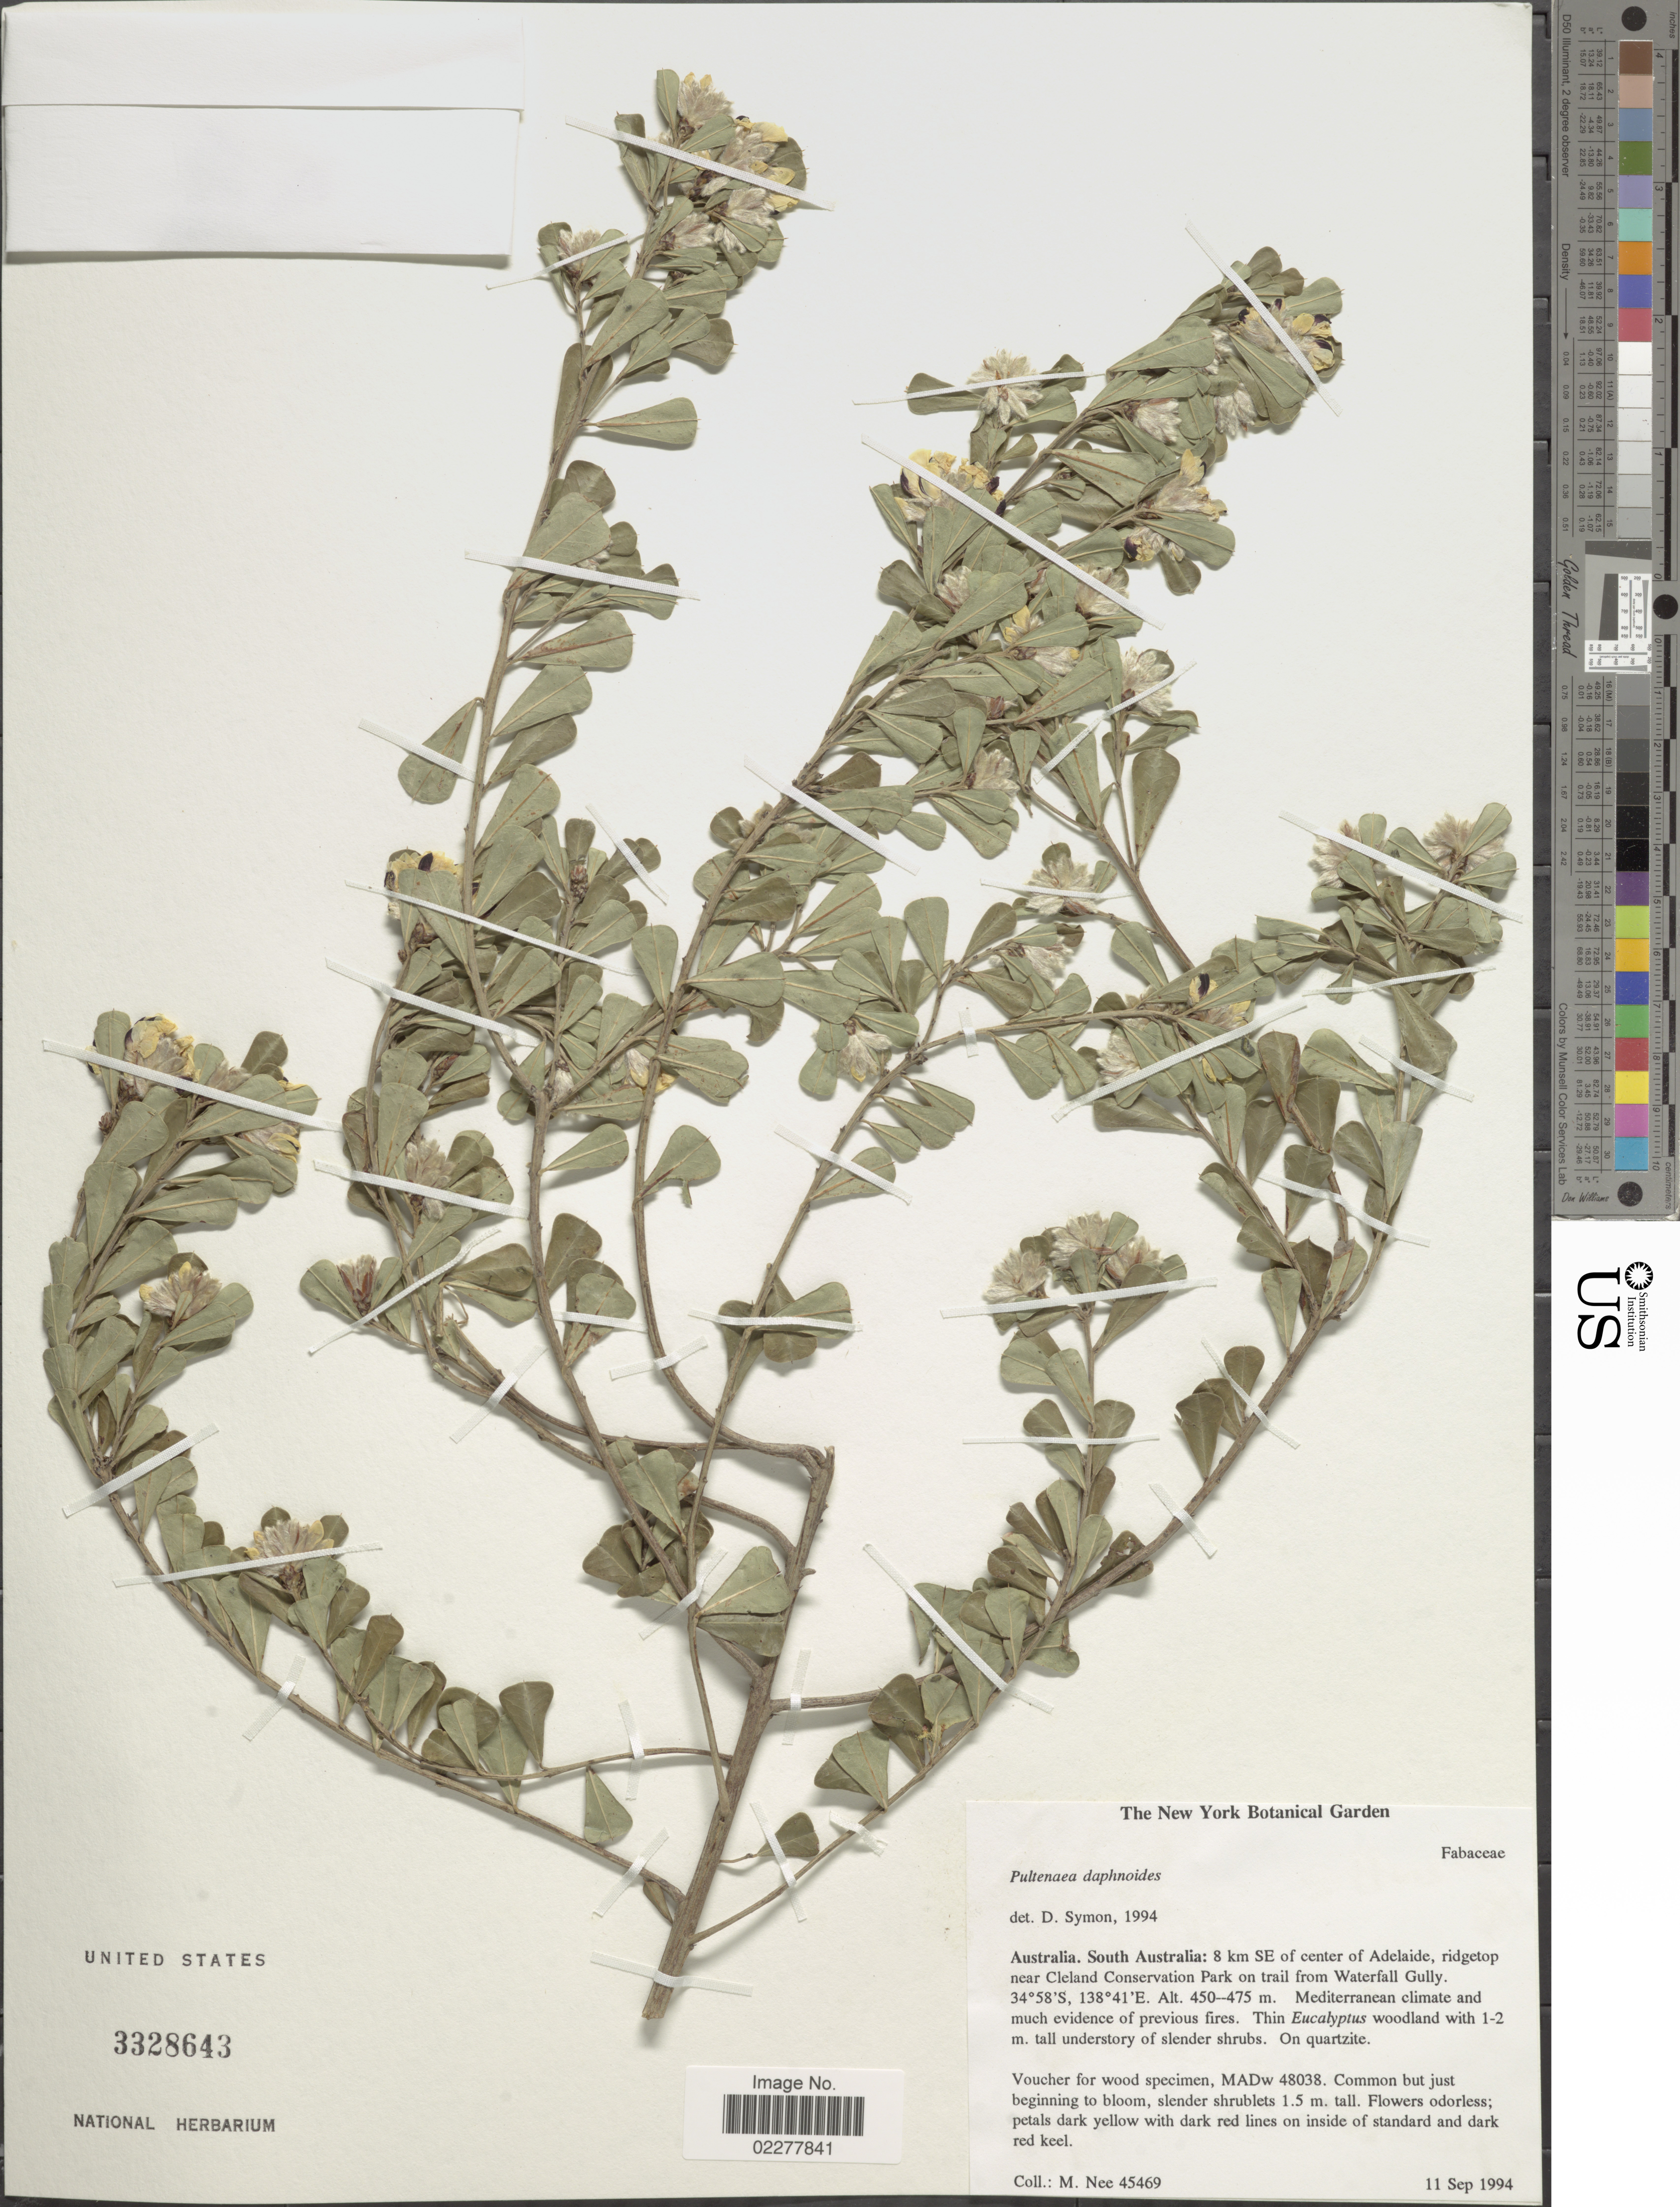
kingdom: Plantae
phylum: Tracheophyta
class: Magnoliopsida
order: Fabales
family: Fabaceae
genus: Pultenaea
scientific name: Pultenaea daphnoides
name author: J.C. Wendl.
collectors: M. Nee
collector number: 45469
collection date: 1994-09-11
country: Australia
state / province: South Australia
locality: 8 km SE of center of adelaide, ridgetop near cleland Conservation Park on trail from Waterfall Gully.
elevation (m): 450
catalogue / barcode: US 3328643